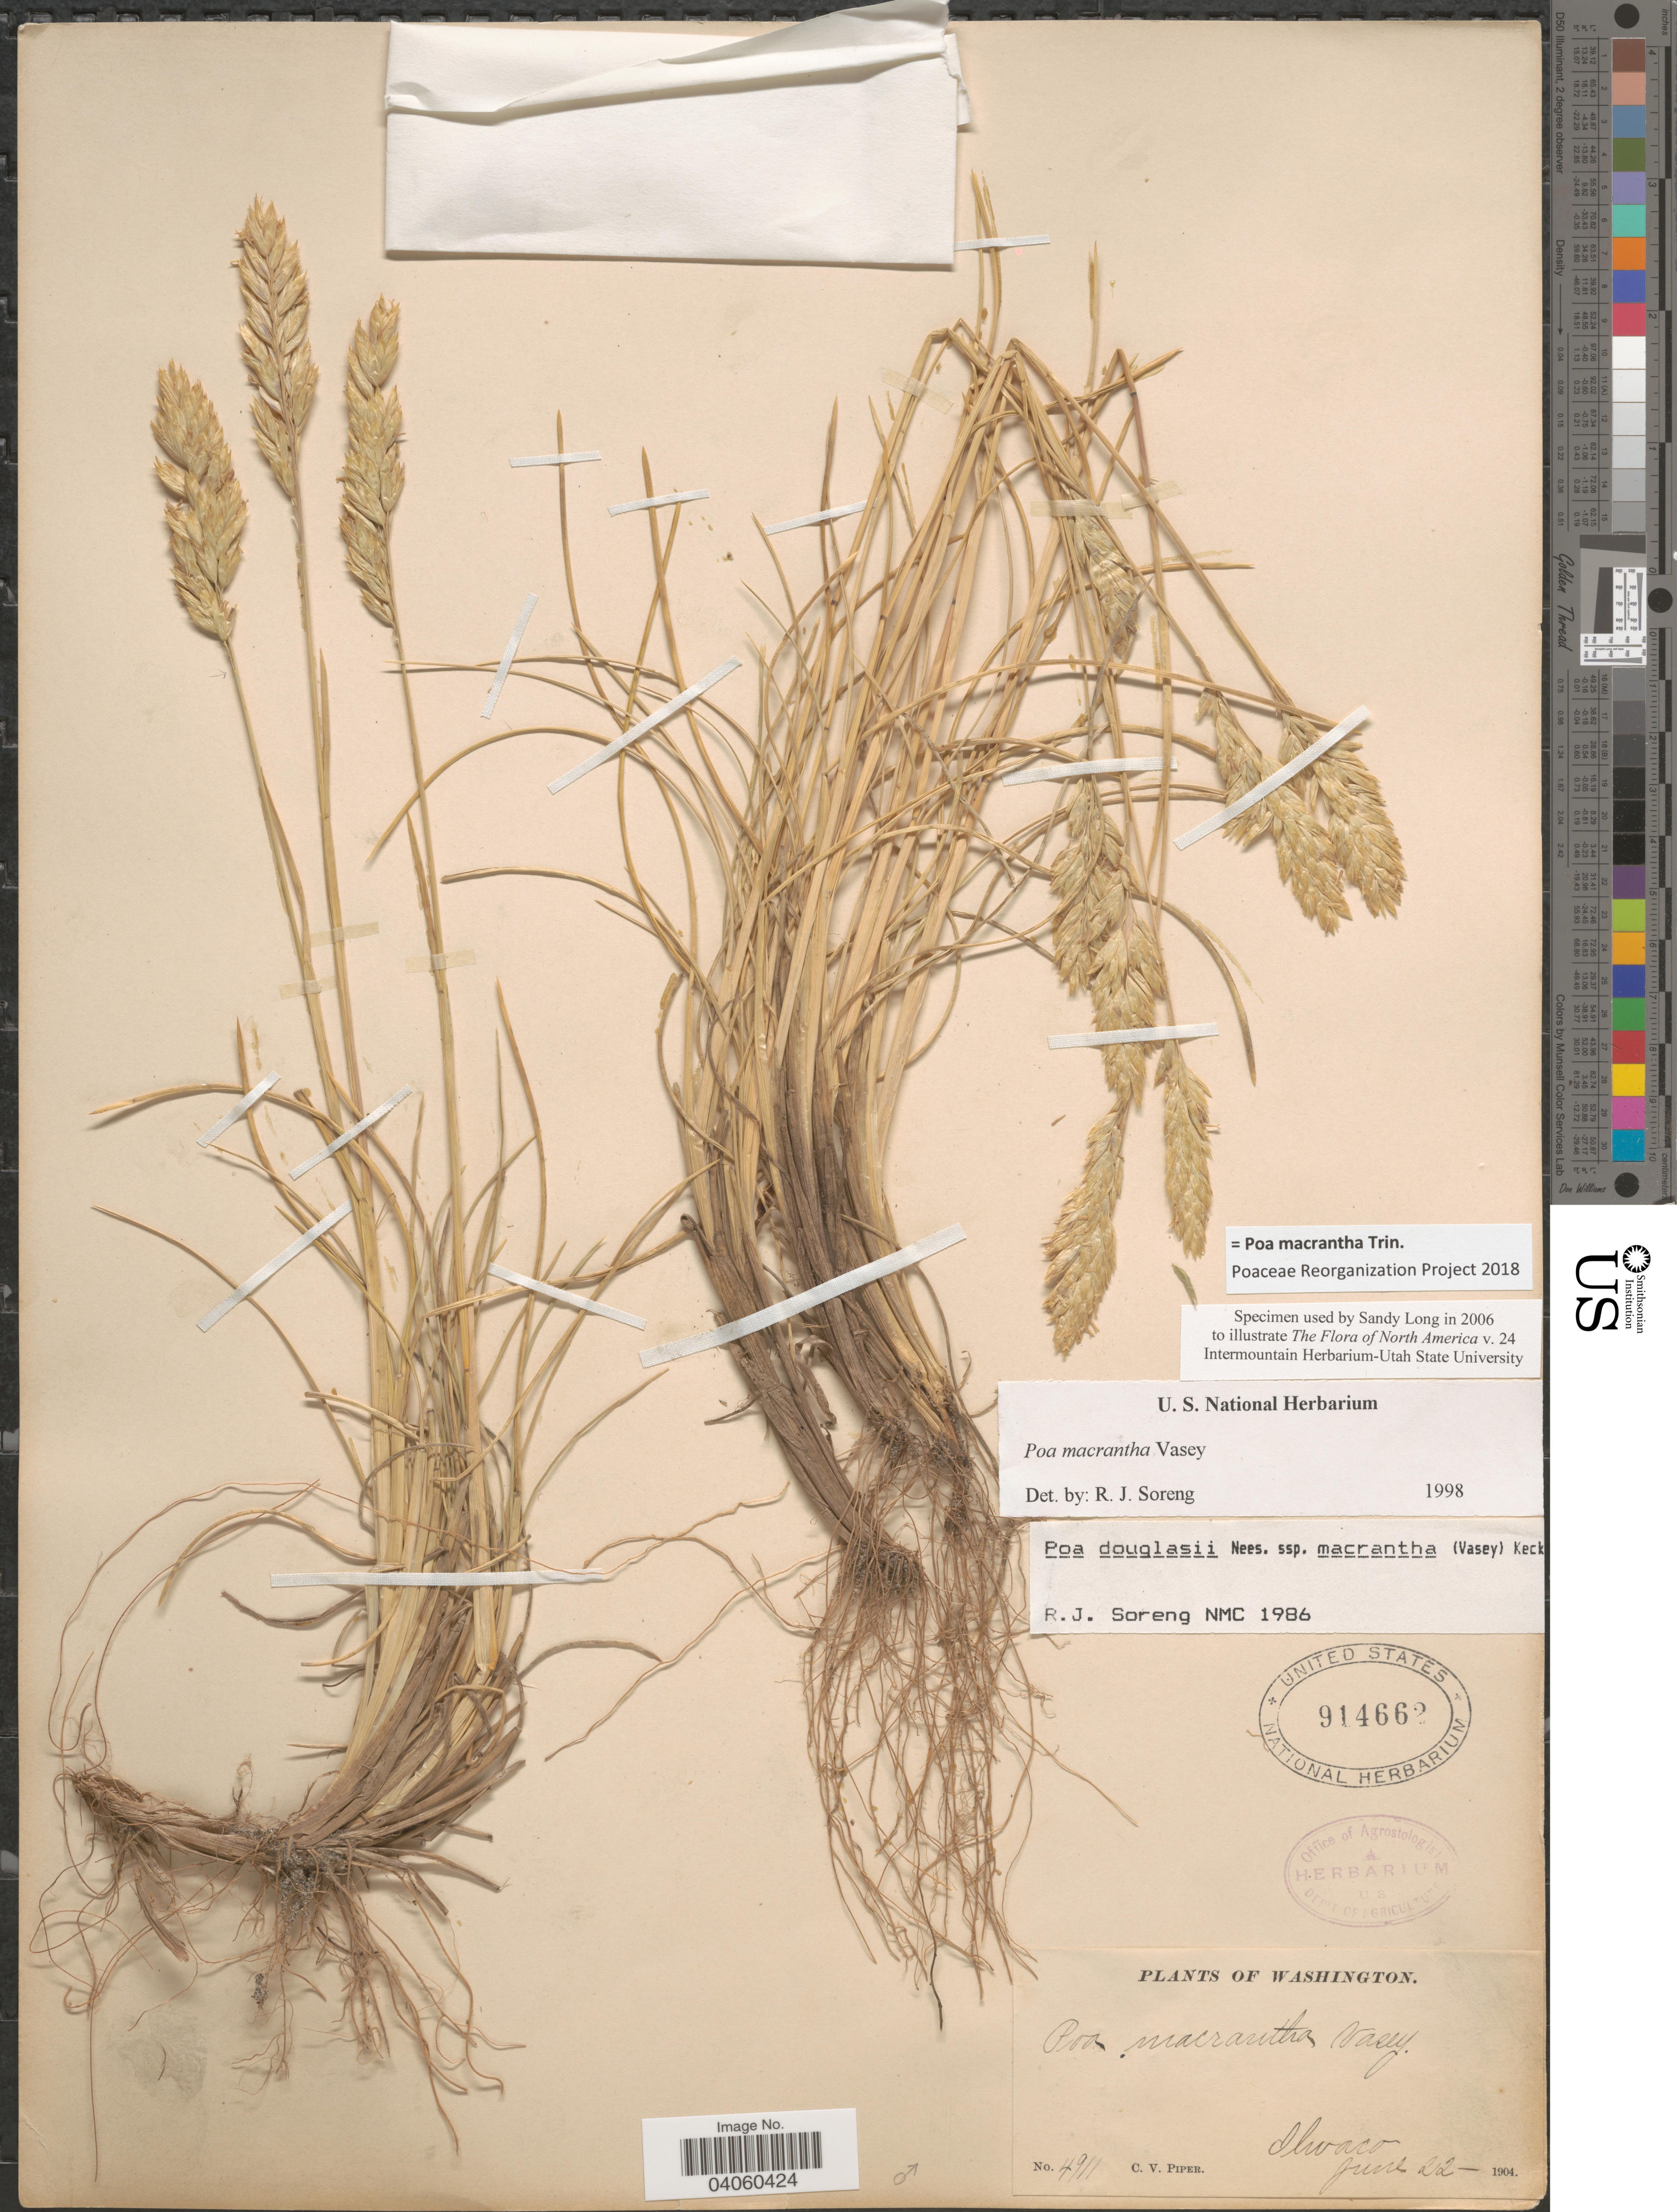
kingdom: Plantae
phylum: Tracheophyta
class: Liliopsida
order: Poales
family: Poaceae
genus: Poa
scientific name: Poa macrantha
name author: Vasey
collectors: C. V. Piper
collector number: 4911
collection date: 1904-06-22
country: United States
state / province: Washington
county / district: Pacific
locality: Ilwaco.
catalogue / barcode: US 914662